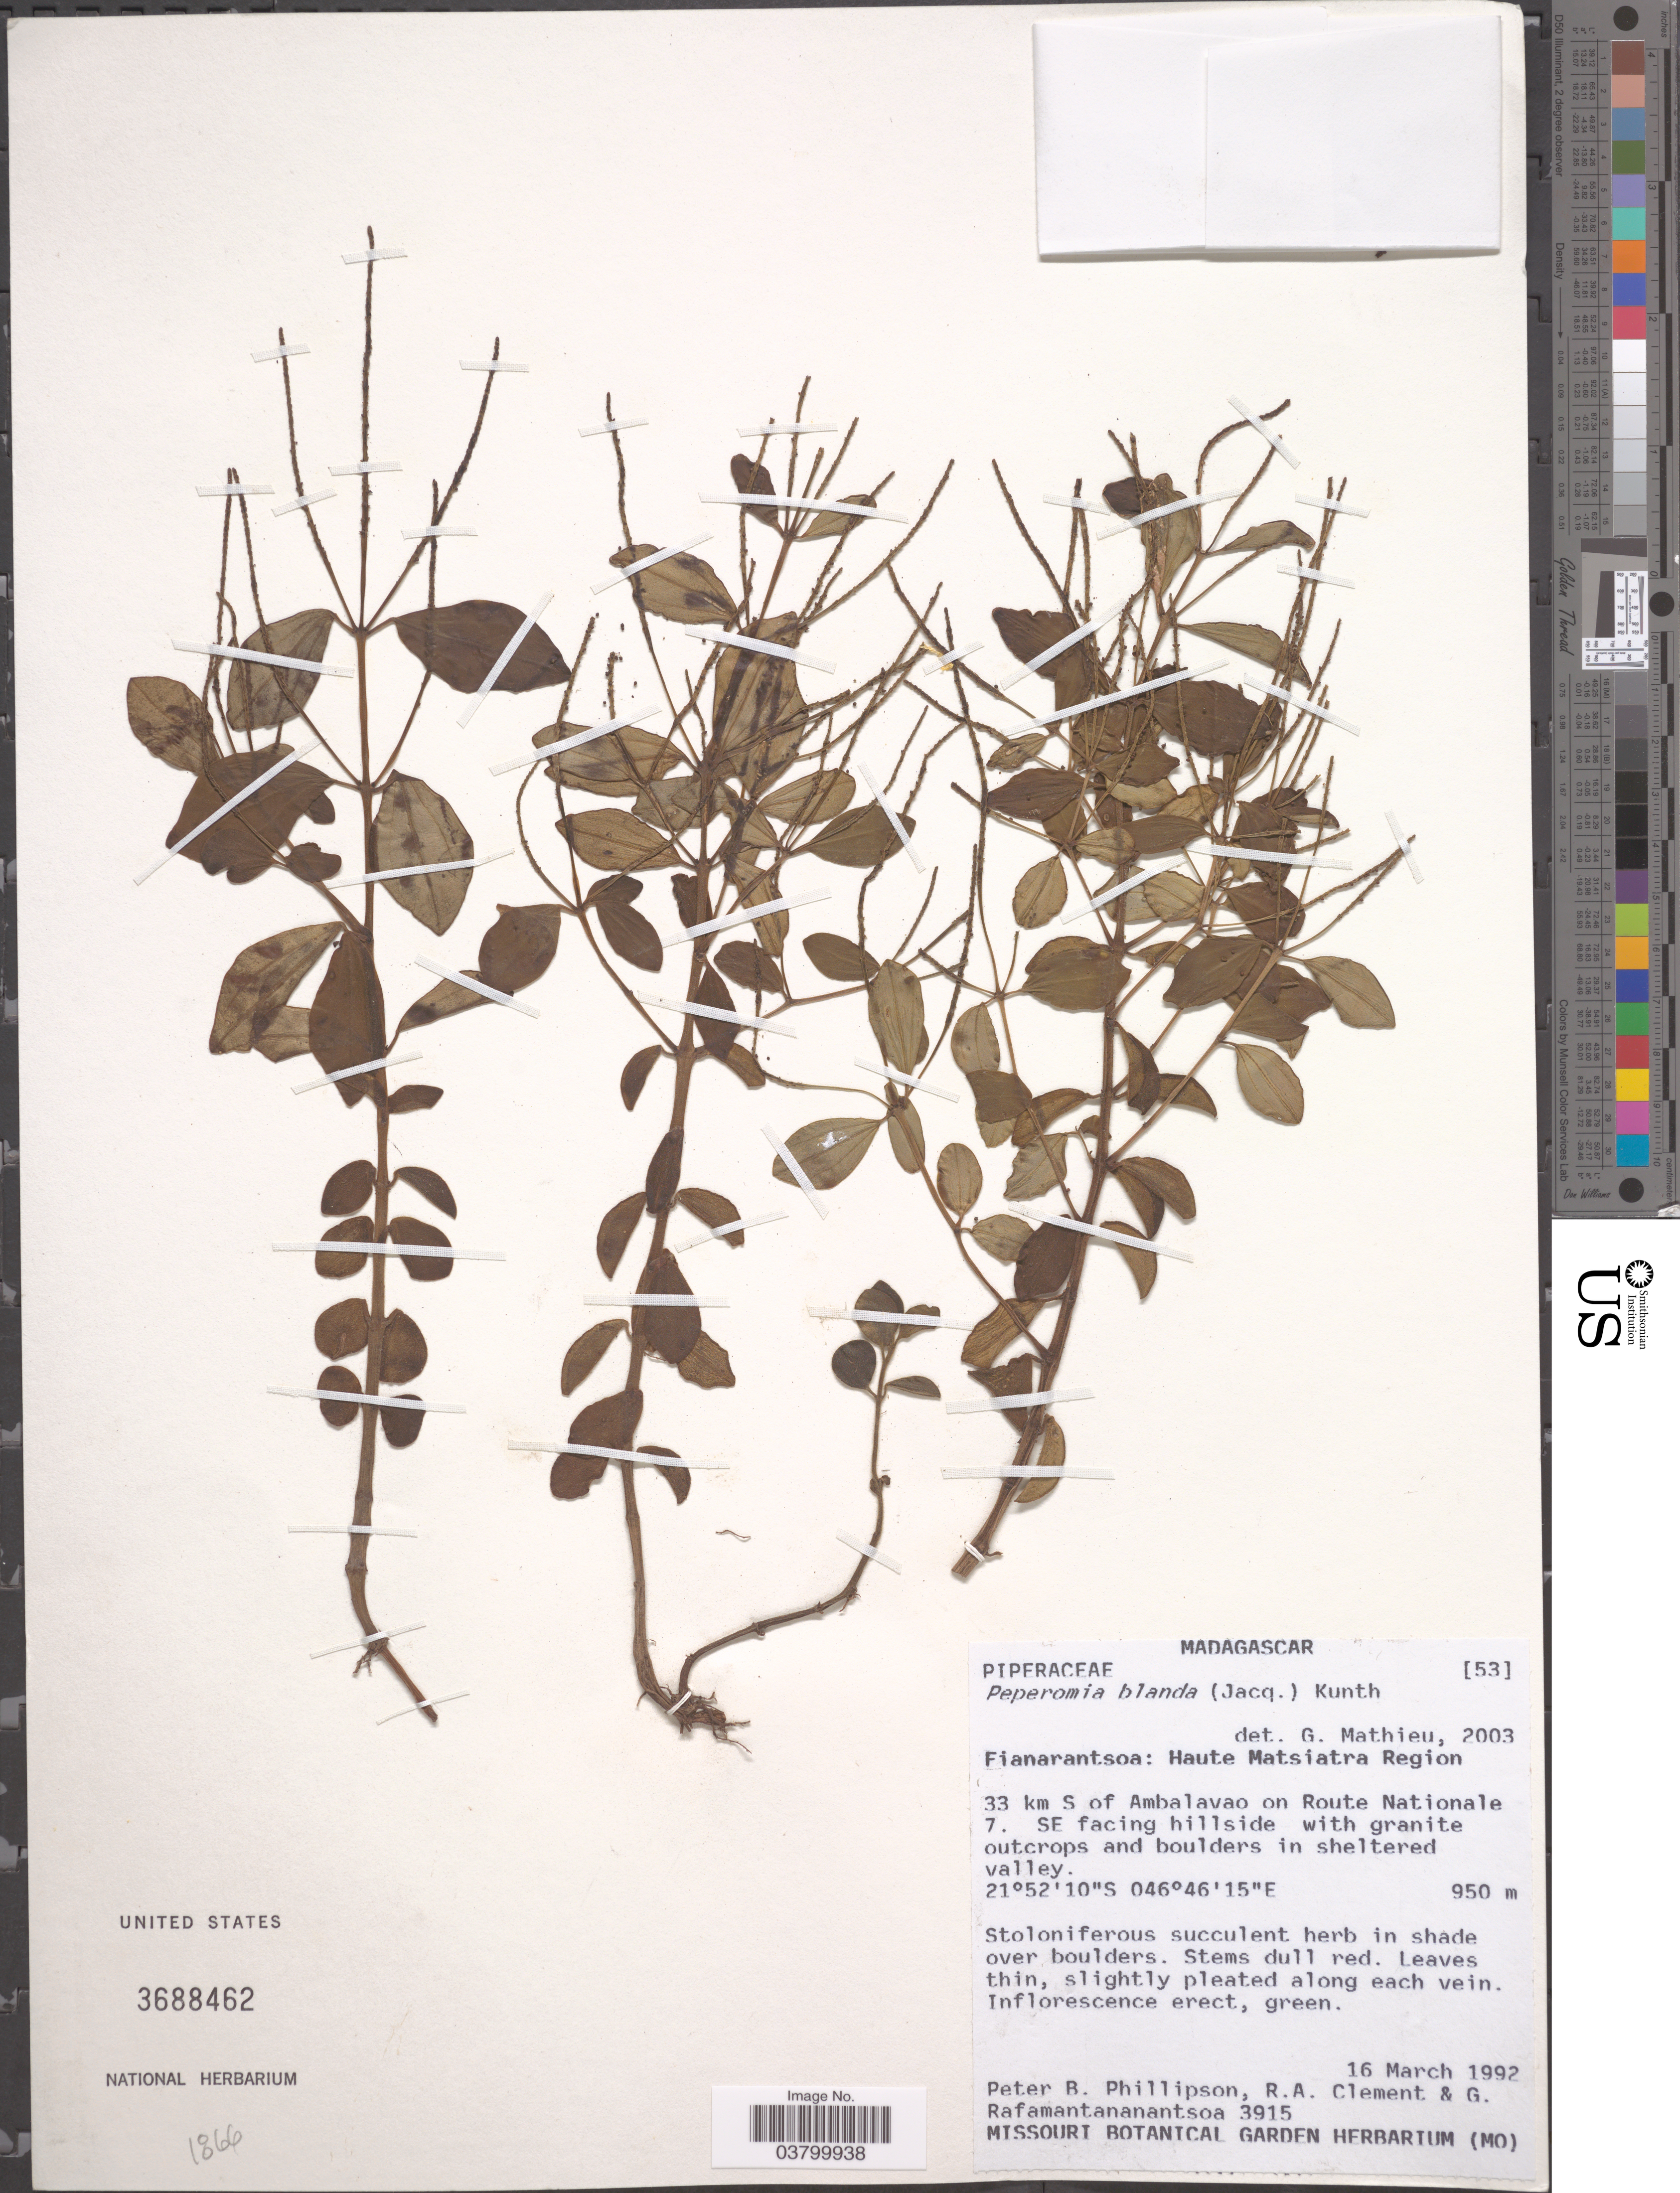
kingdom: Plantae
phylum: Tracheophyta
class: Magnoliopsida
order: Piperales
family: Piperaceae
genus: Peperomia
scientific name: Peperomia blanda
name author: (Jacq.) Kunth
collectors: P. B. Phillipson, R. A.Clement & G. Rafamantanantsoa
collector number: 3915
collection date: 1992-03-16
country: Madagascar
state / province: Haute Matsiatra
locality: Haute Matsiatra Region. 33 km S of Ambalavao on Route Nationale 7. SE facing hillside with granite outcrops and boulders in sheltered valley.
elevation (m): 950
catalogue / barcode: US 3688462